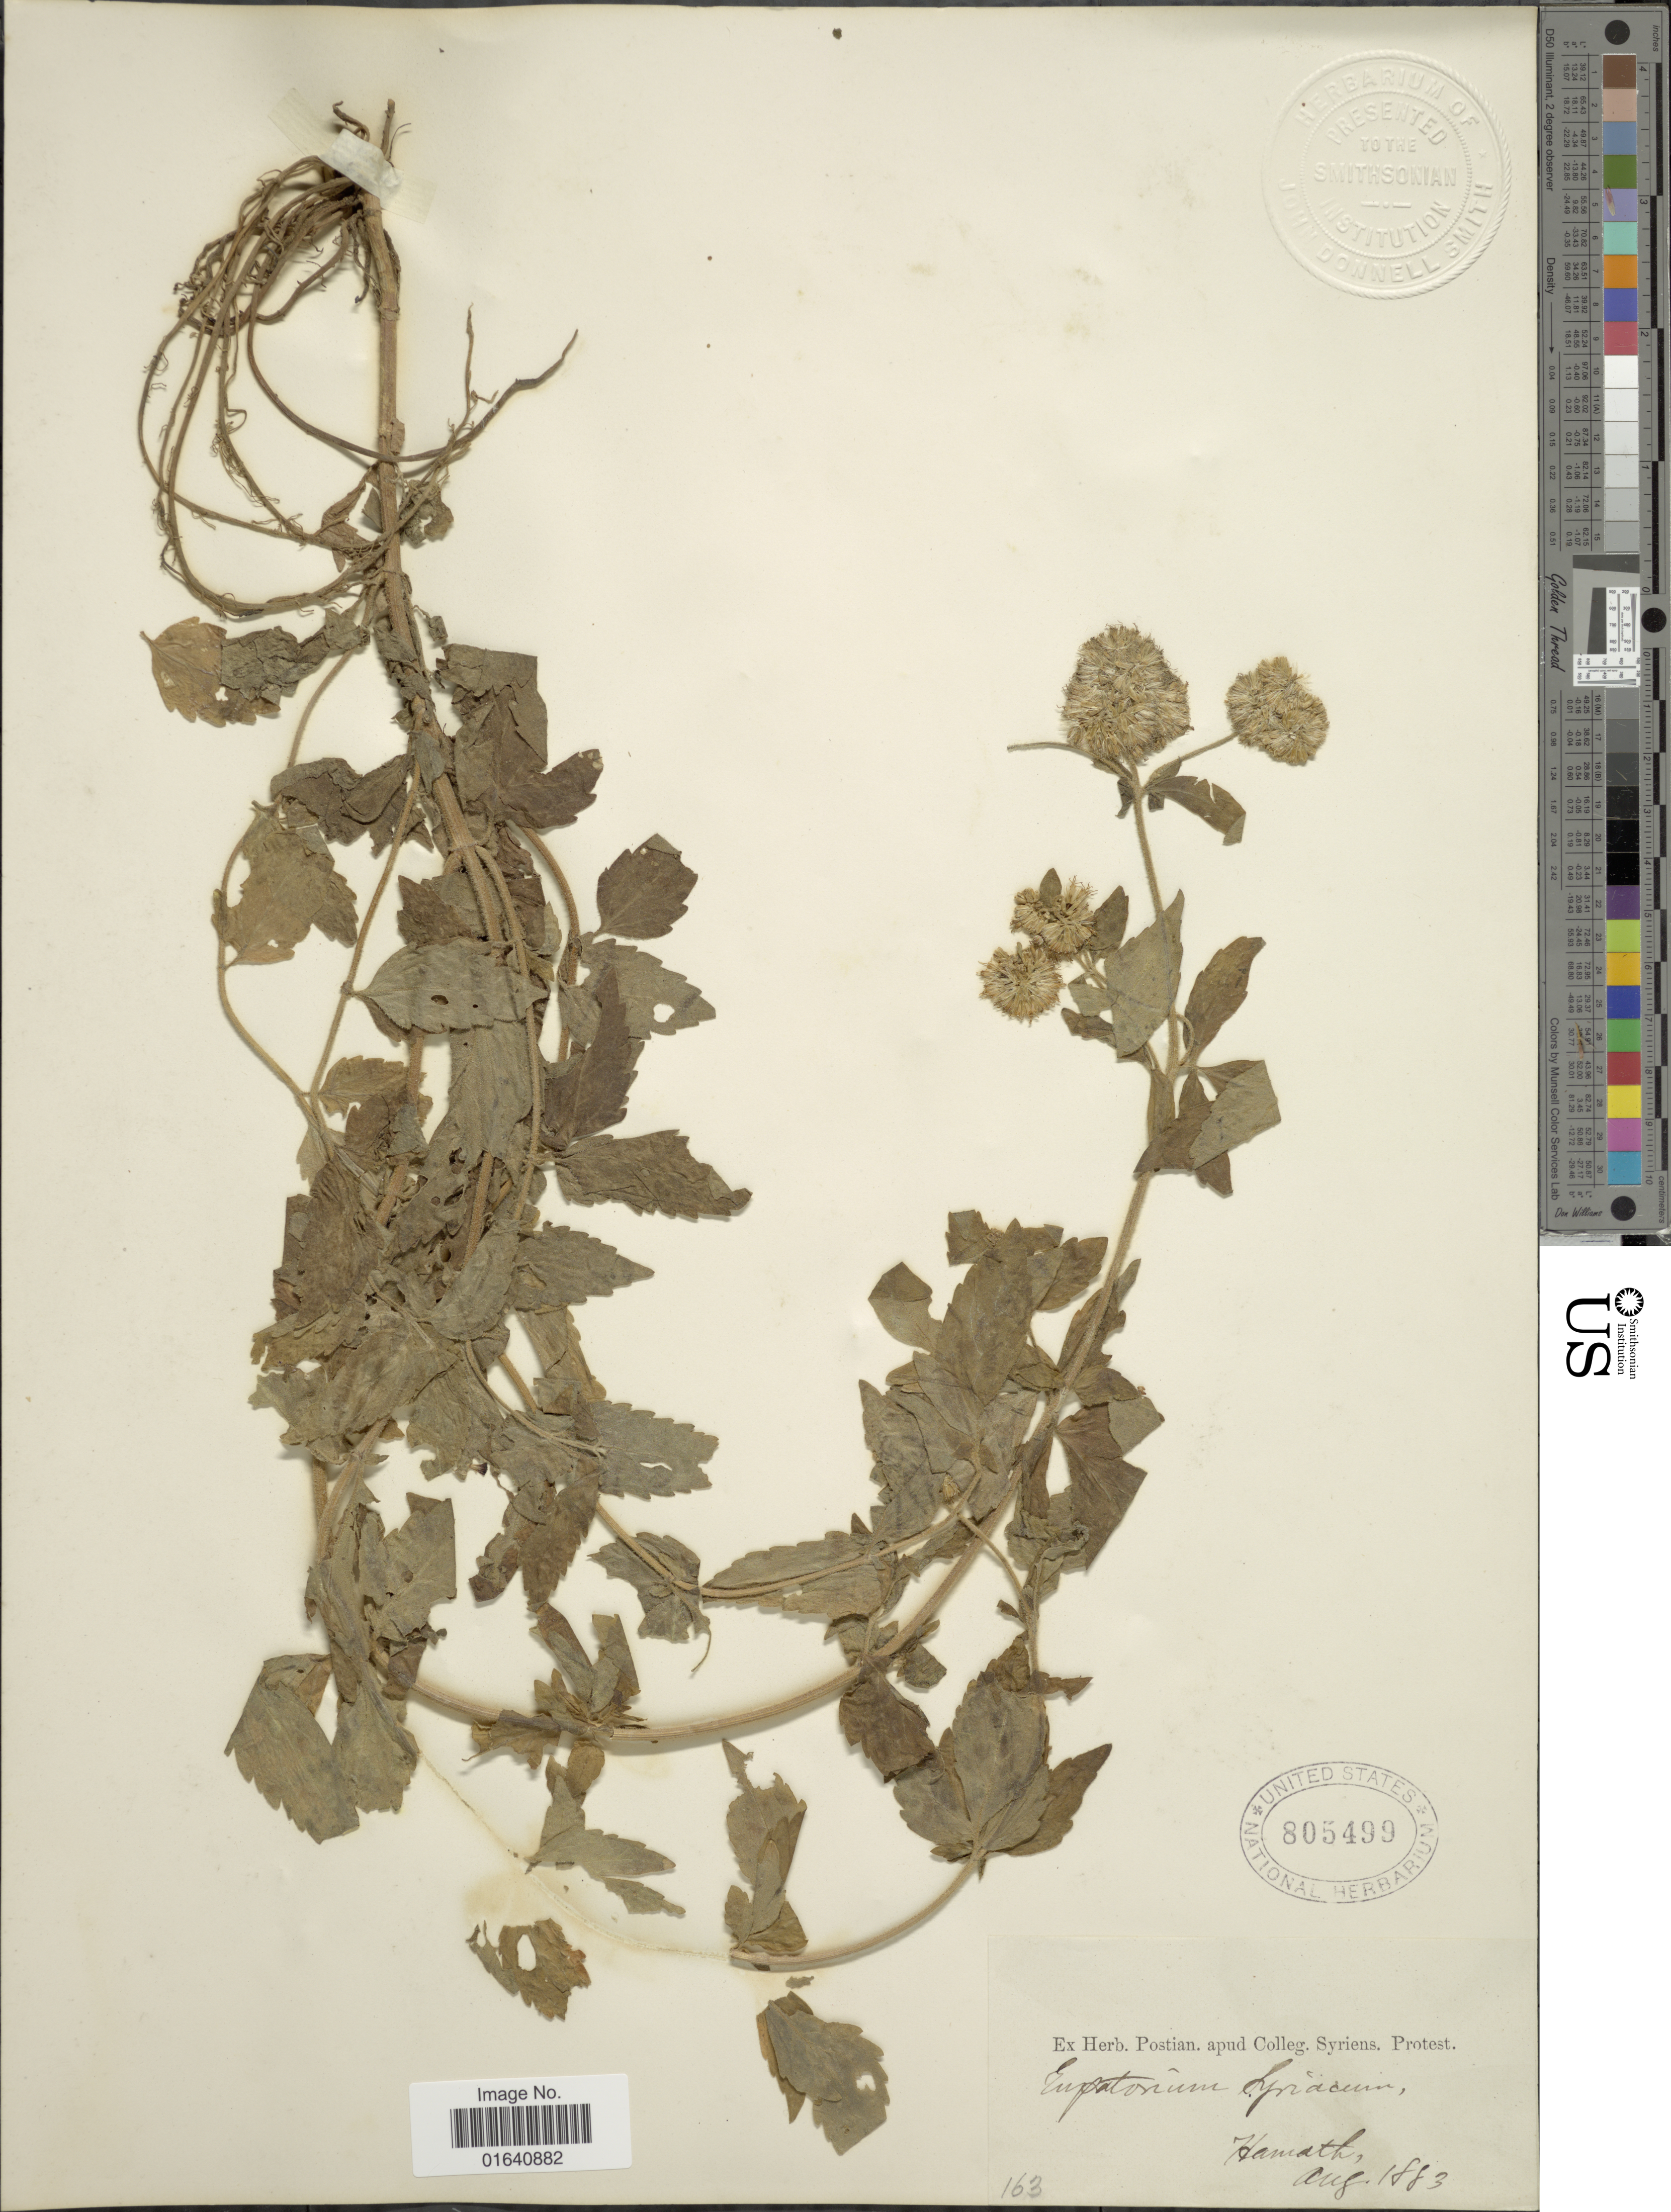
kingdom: Plantae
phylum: Tracheophyta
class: Magnoliopsida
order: Asterales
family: Asteraceae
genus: Eupatorium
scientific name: Eupatorium syriacum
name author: Jacq.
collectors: ex herb. Postian. apud Colleg. Syriens. Protest. USE "Fannie P. A. Shepard" (10308853) AS PRIMARY COLLECTOR INSTEAD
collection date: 1883-08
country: Syria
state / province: Hamah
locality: Hammath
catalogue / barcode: US 805499